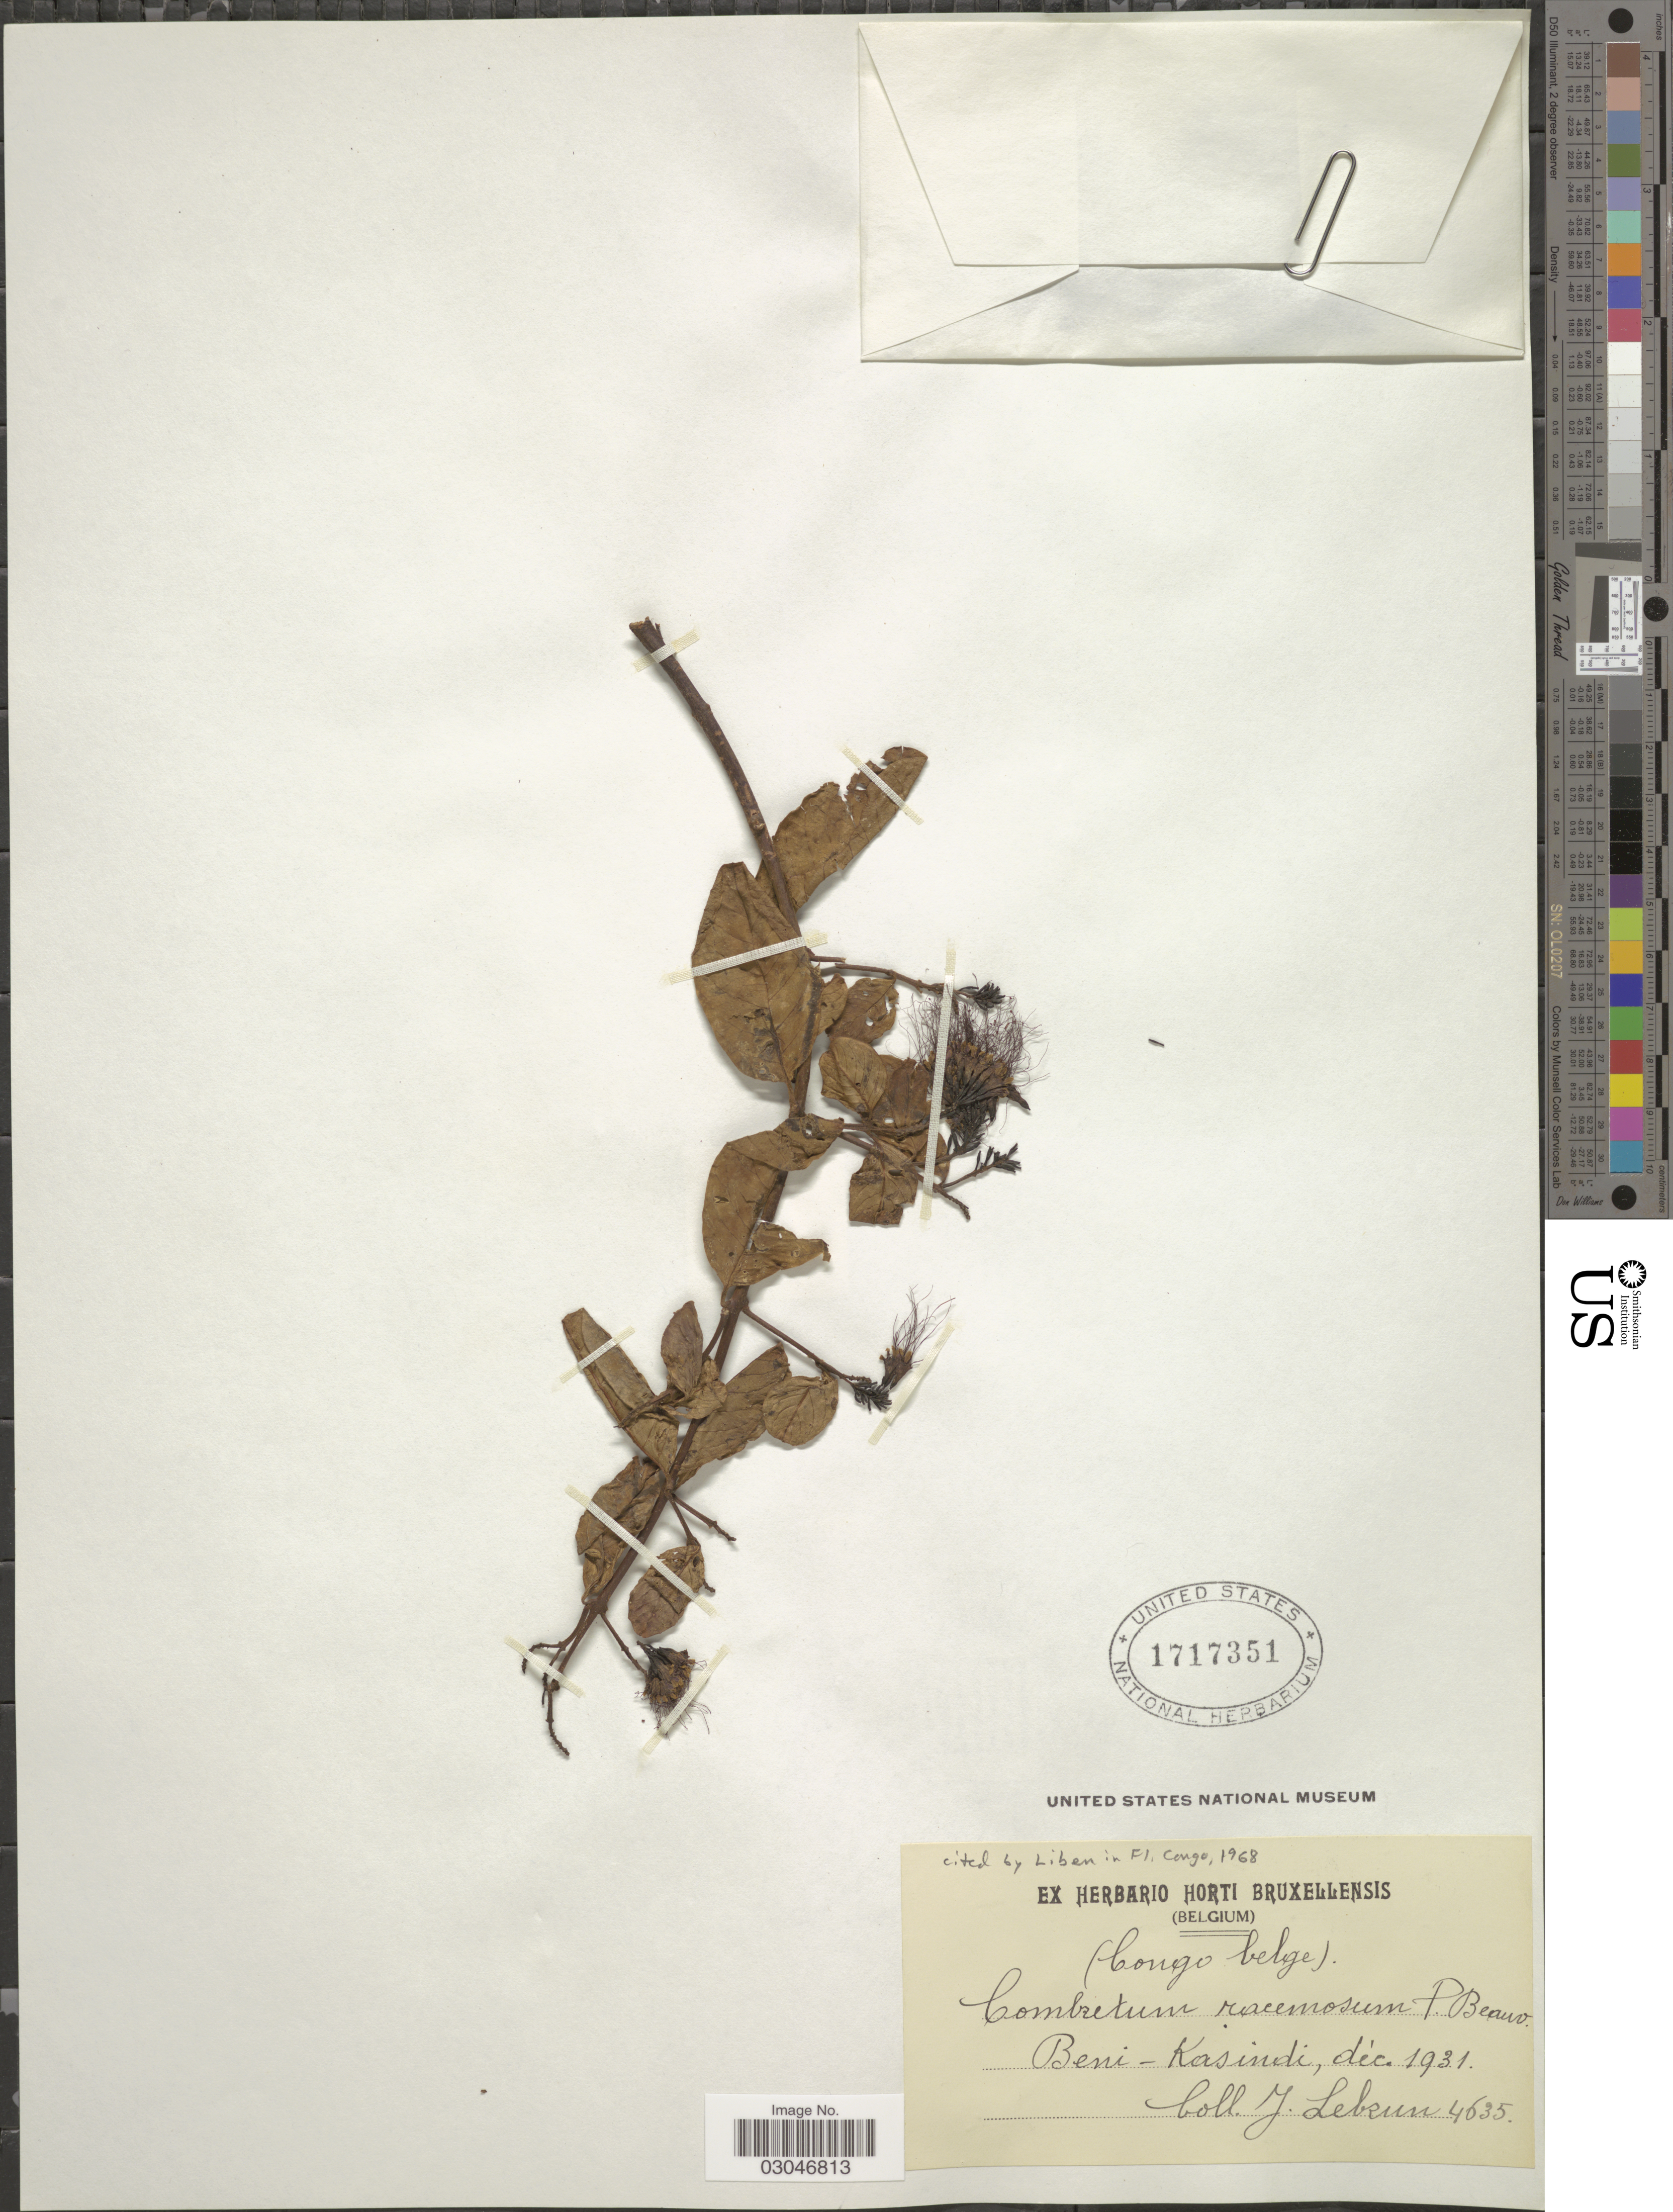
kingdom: Plantae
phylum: Tracheophyta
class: Magnoliopsida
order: Myrtales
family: Combretaceae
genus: Combretum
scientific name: Combretum racemosum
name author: P. Beauv.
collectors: J. A. Lebrun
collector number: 4635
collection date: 1931-12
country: Congo, Democratic Republic of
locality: Beni-Kasindi.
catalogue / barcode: US 1717351